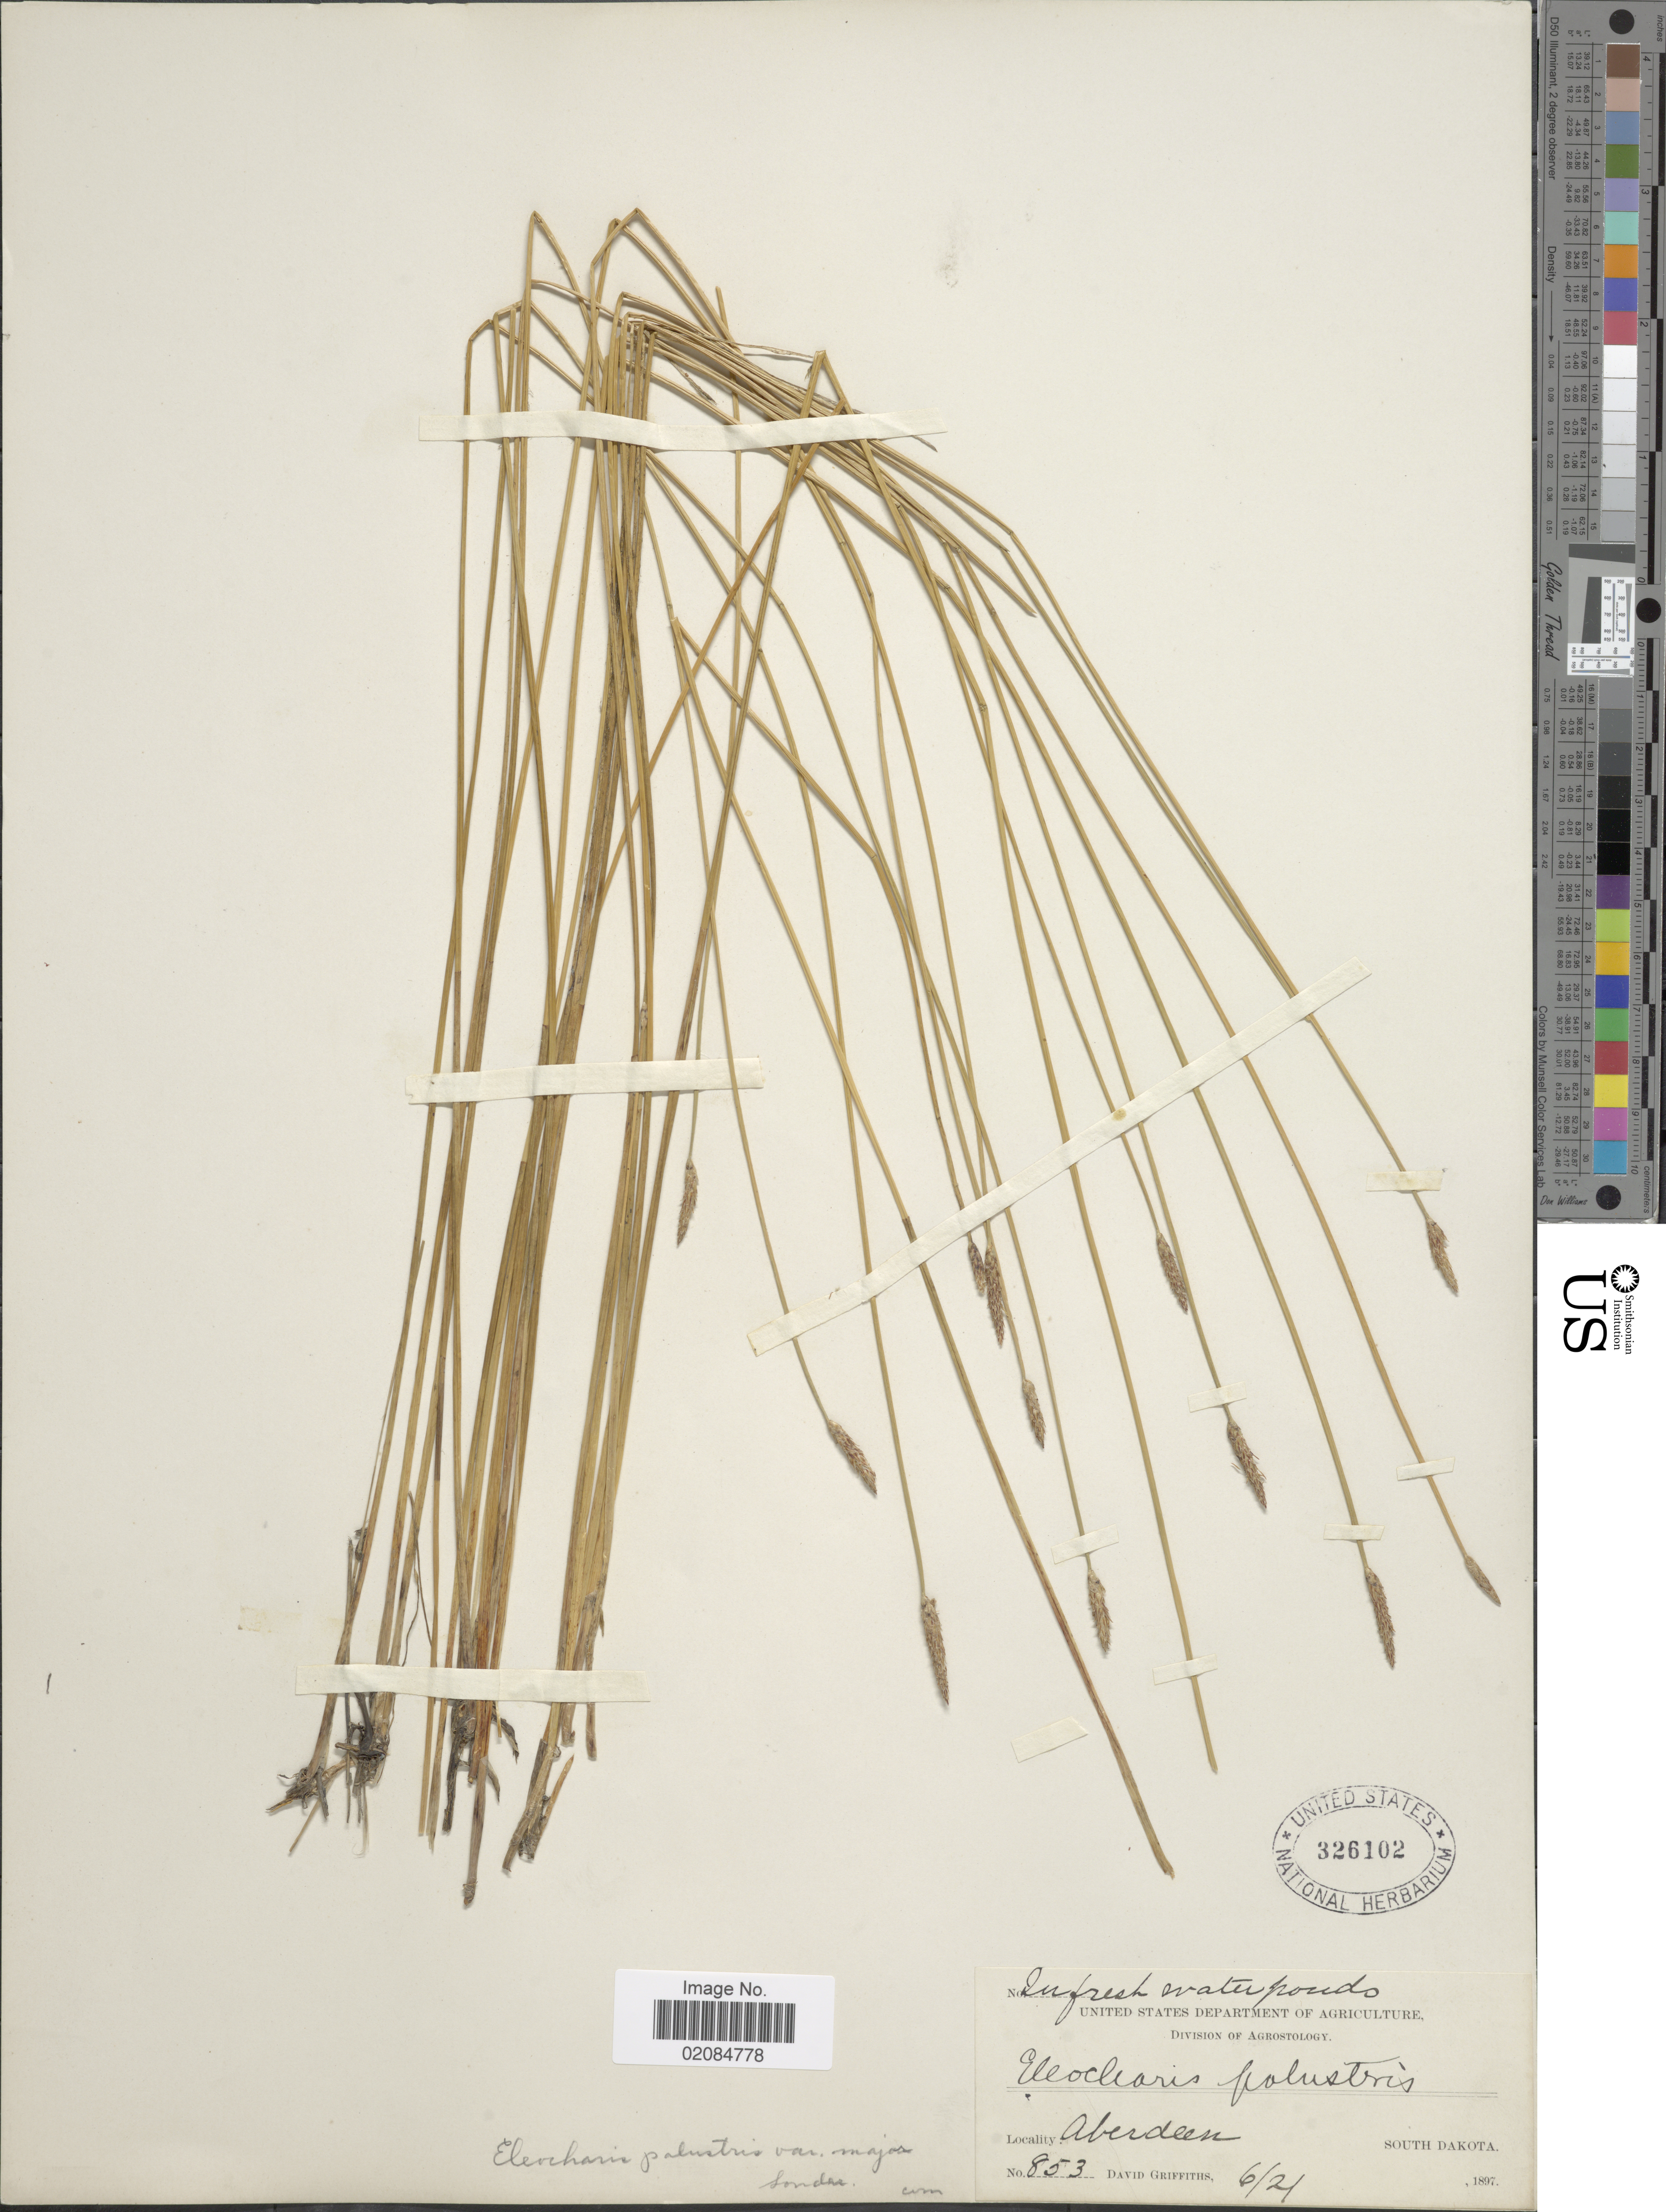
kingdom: Plantae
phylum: Tracheophyta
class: Liliopsida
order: Poales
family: Cyperaceae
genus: Eleocharis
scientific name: Eleocharis palustris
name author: (L.) Roem. & Schult.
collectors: D. Griffiths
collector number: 853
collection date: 1897-06-21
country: United States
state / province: South Dakota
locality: Aberdeen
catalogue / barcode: US 326102